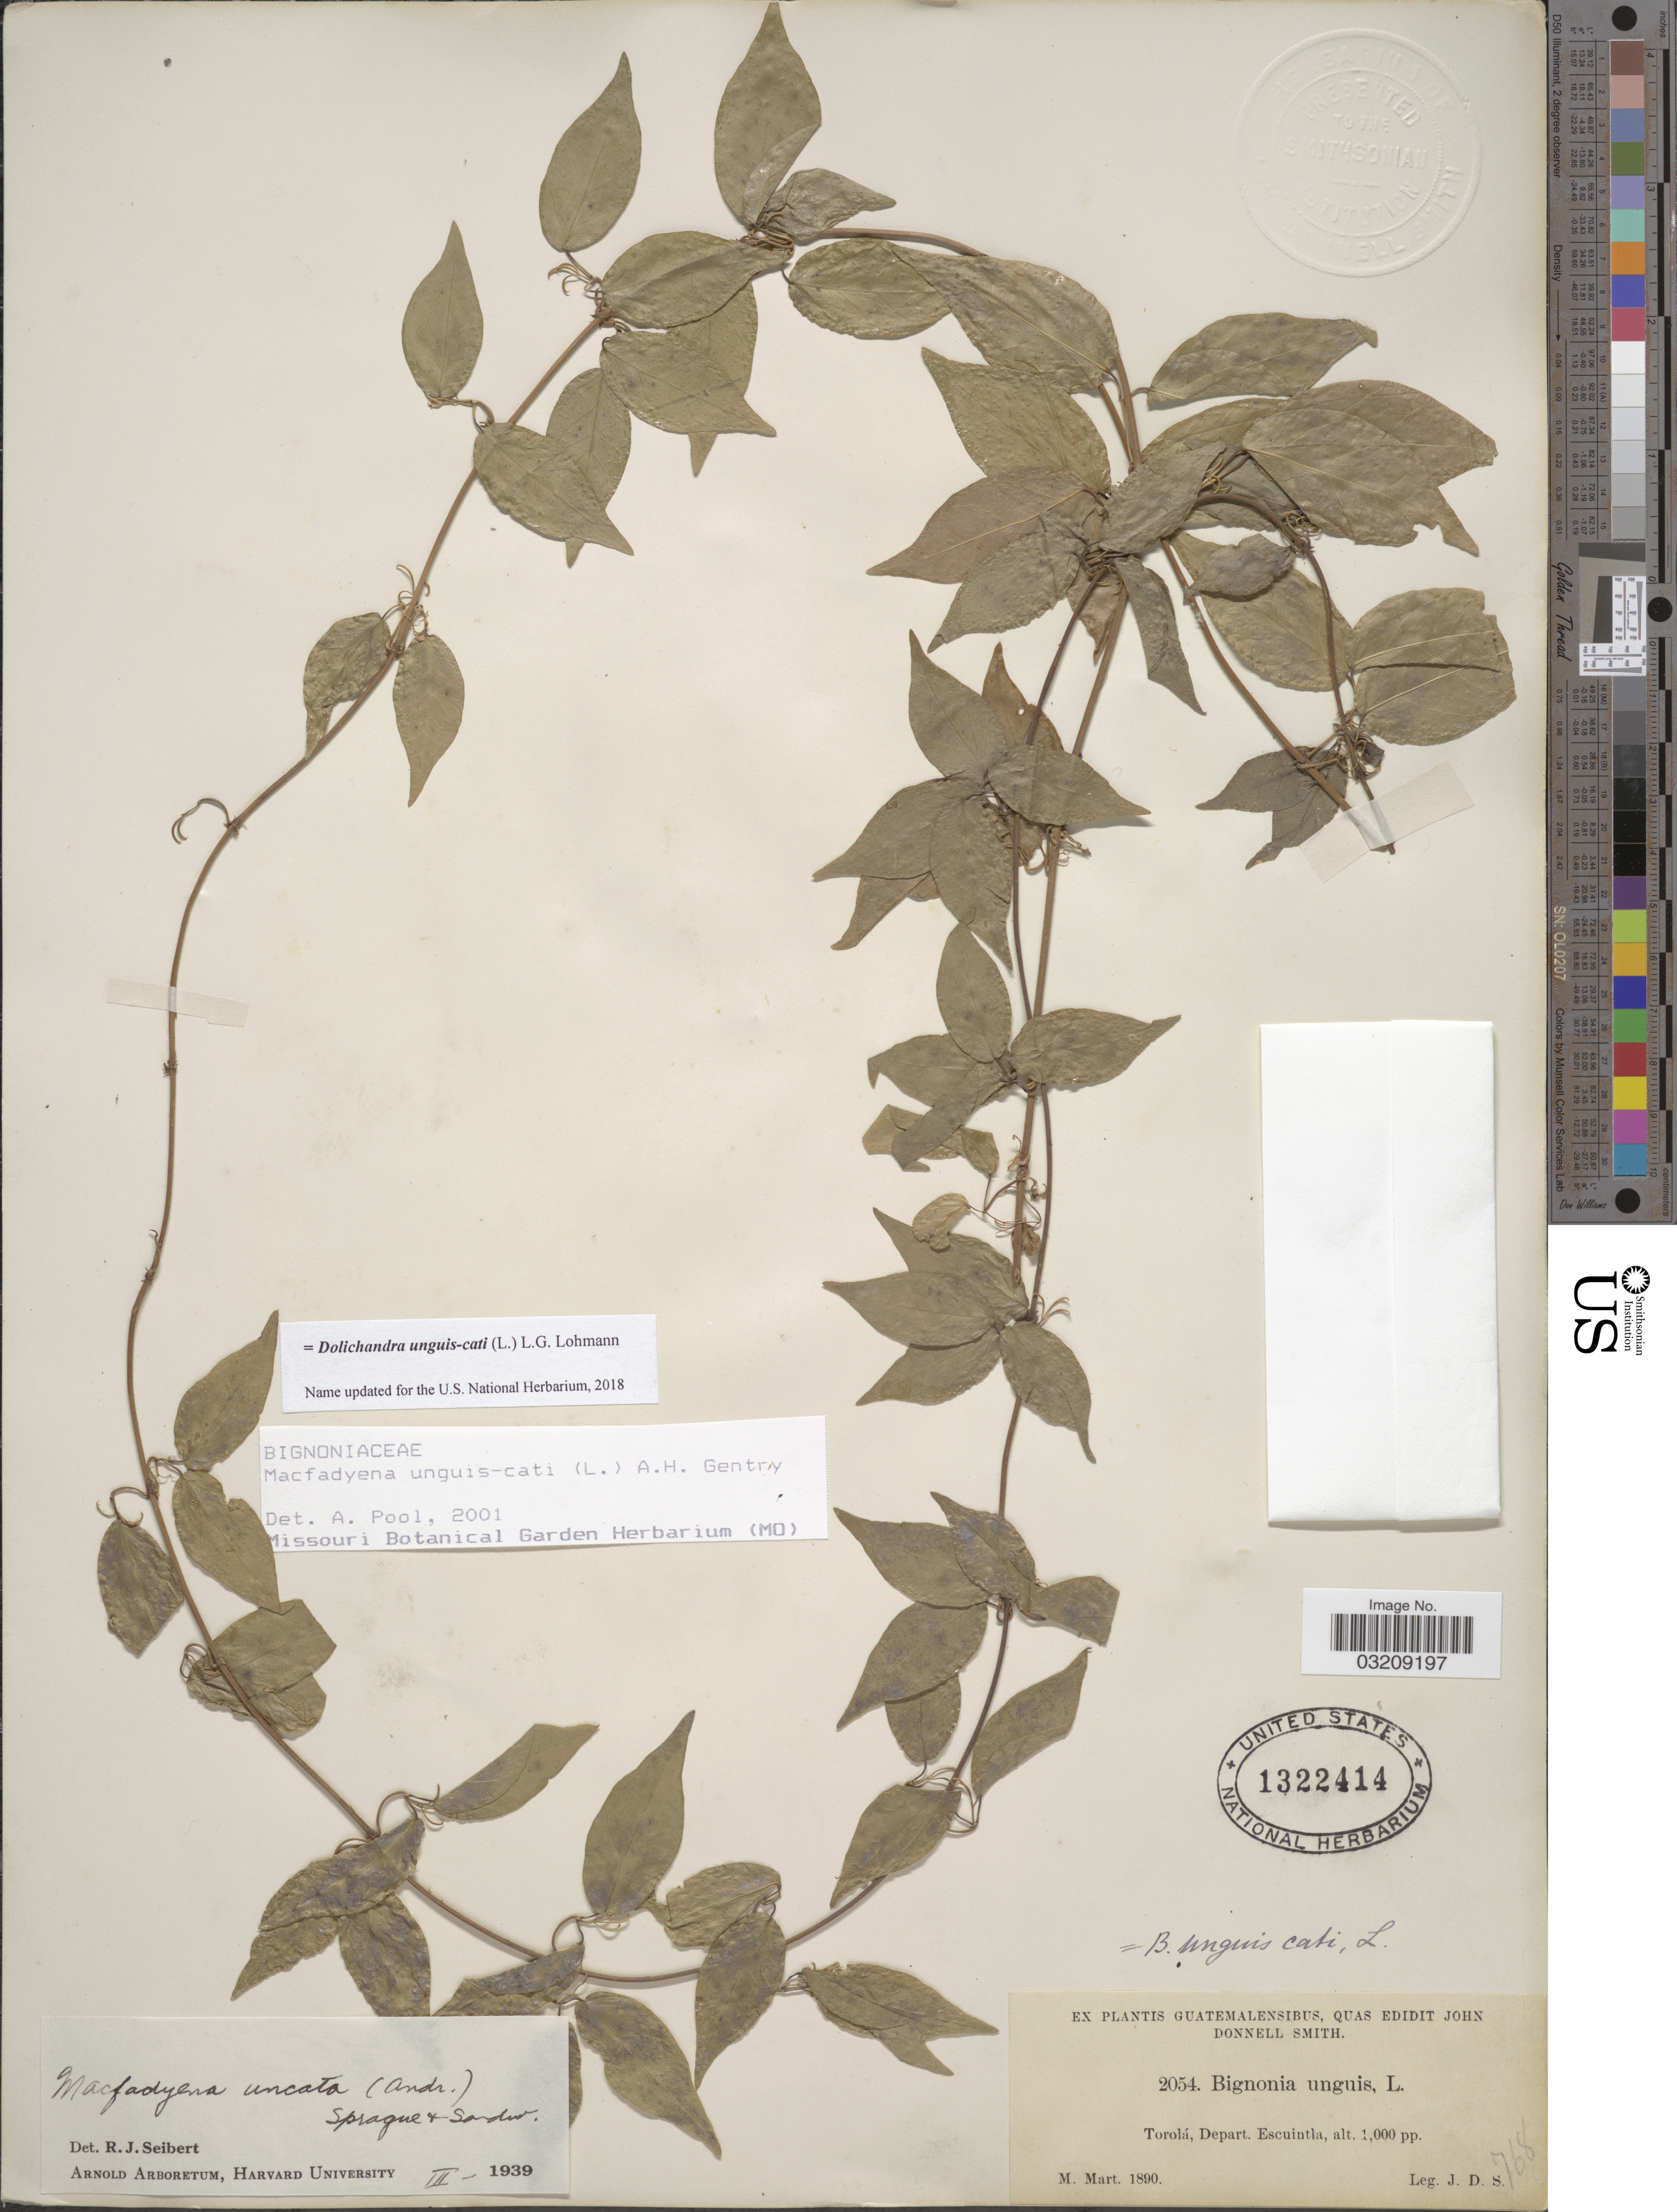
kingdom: Plantae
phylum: Tracheophyta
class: Magnoliopsida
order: Lamiales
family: Bignoniaceae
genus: Dolichandra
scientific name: Dolichandra unguis-cati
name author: (L.) L.G. Lohmann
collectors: J. Donnell Smith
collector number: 2054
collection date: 1890-03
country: Guatemala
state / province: Escuintla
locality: Torolá, Depart. Escuintla.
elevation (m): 305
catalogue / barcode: US 1322414